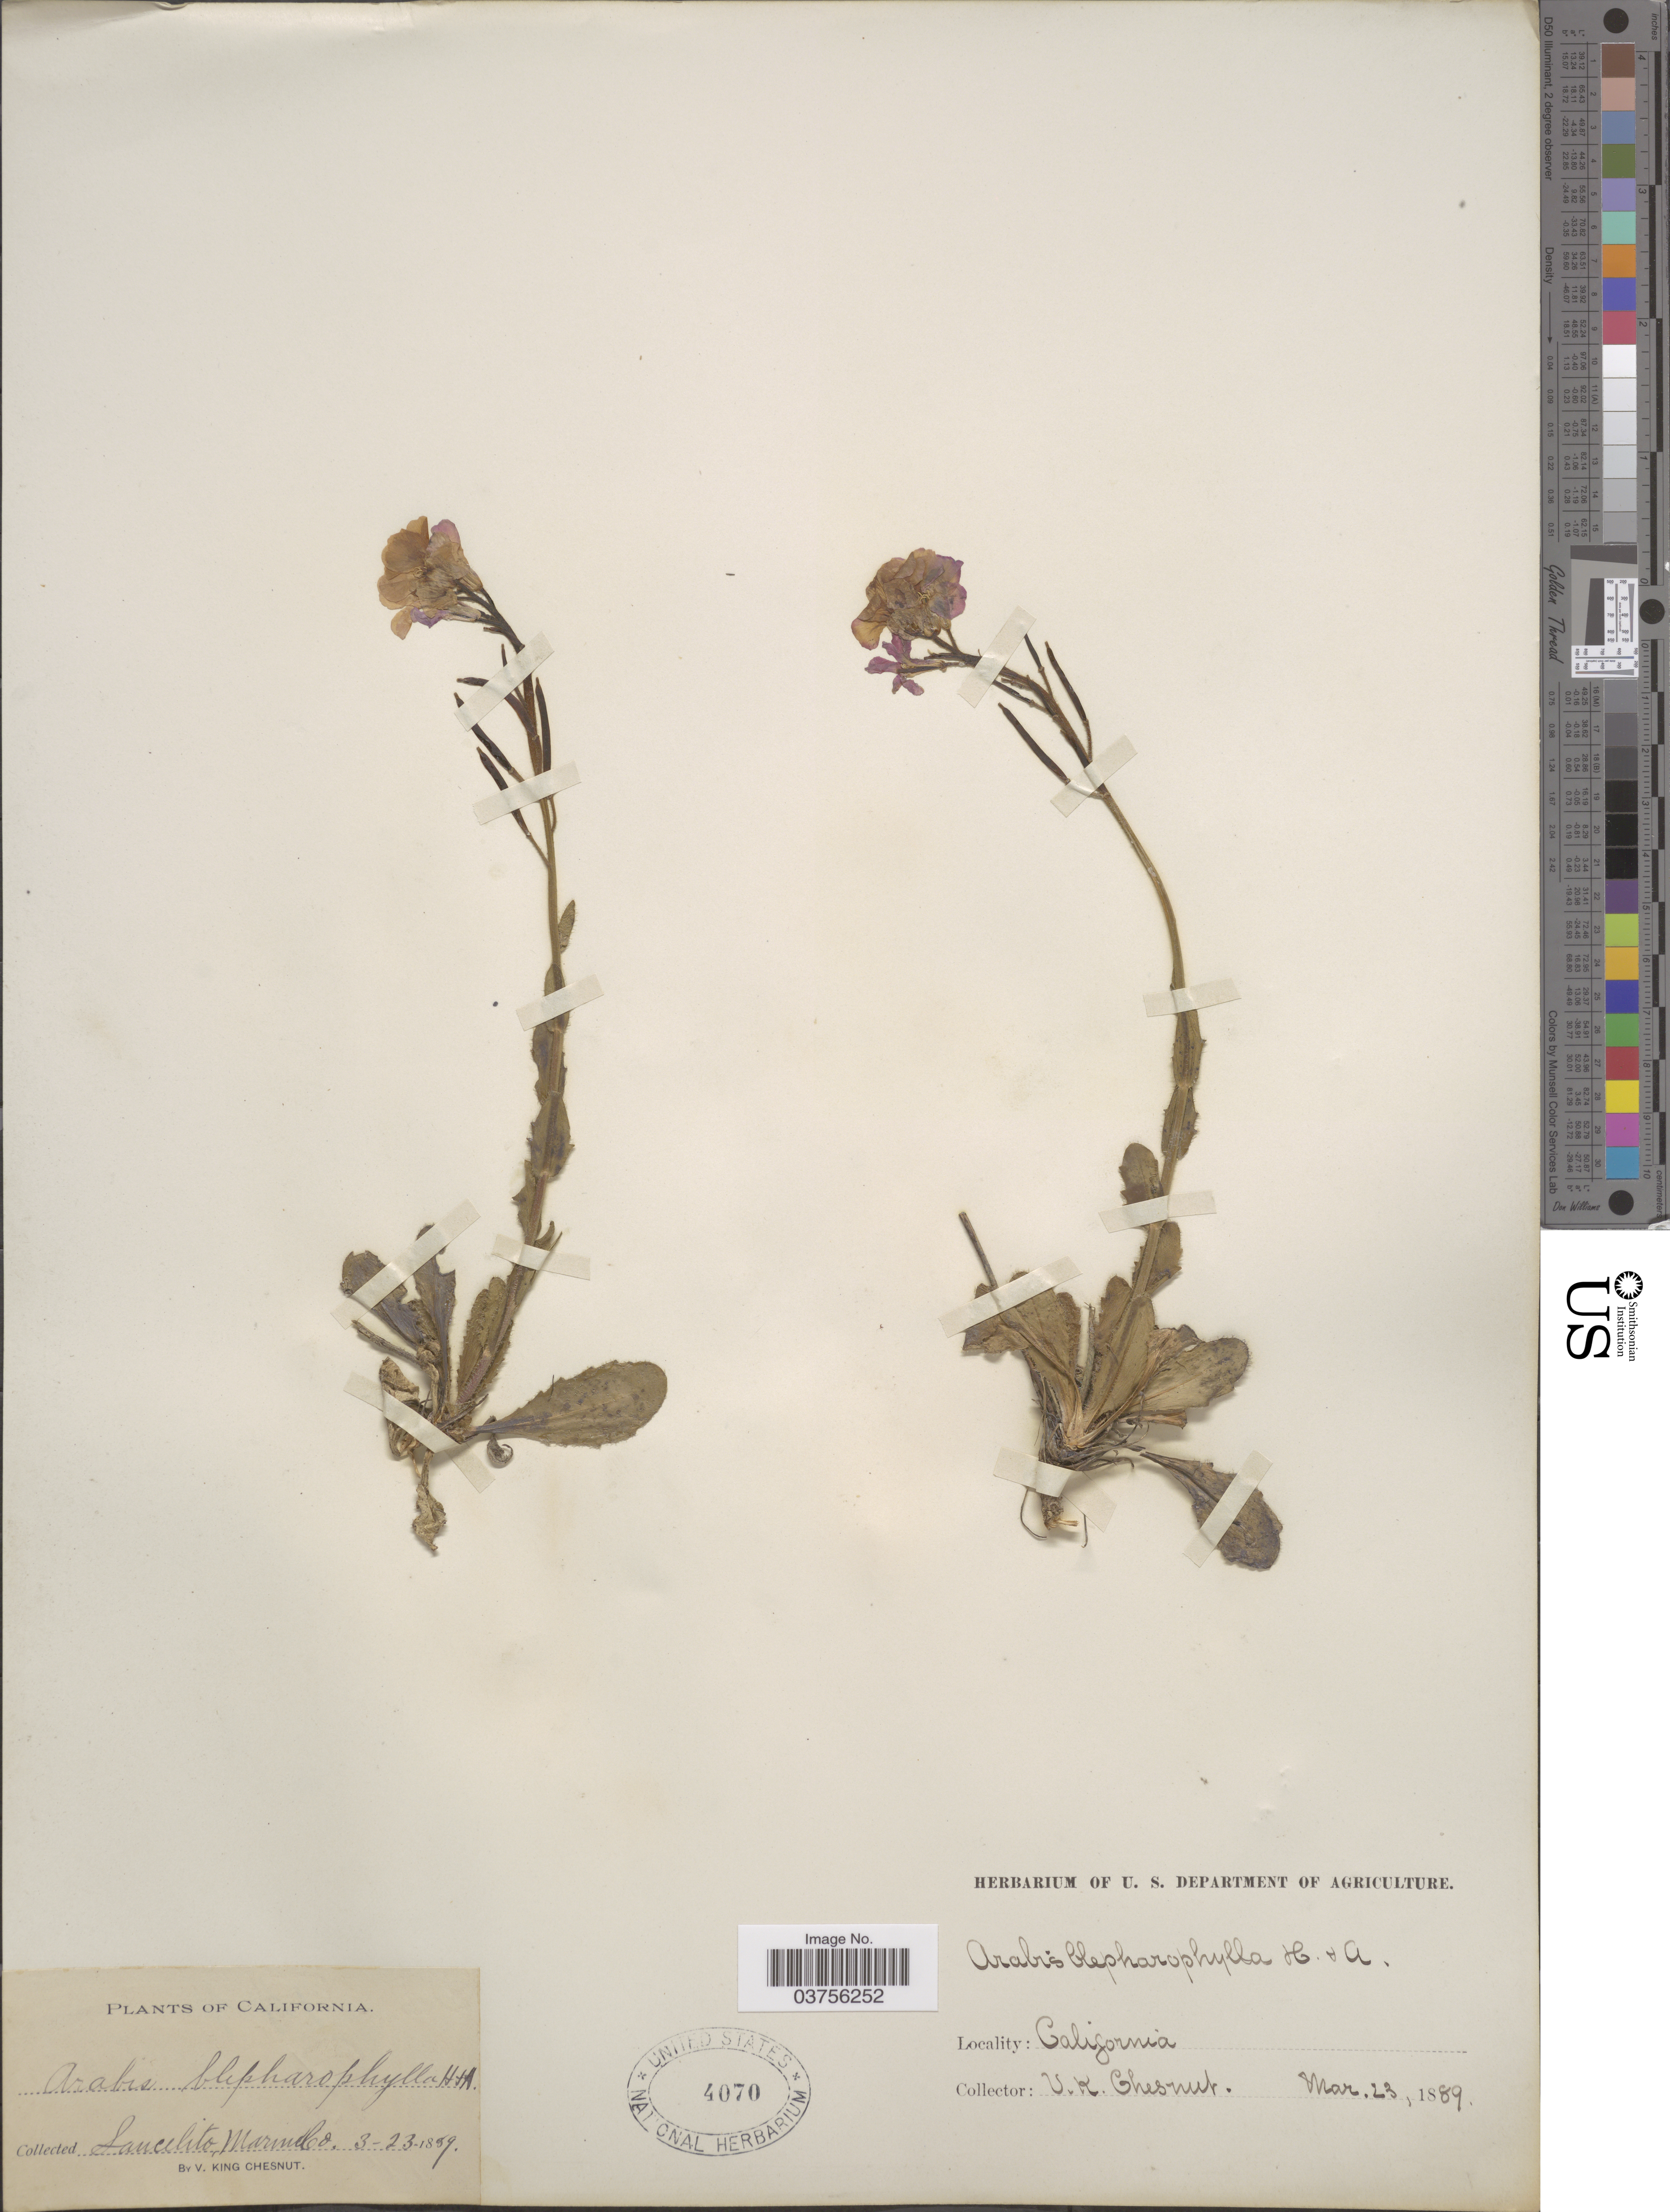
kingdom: Plantae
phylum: Tracheophyta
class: Magnoliopsida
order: Brassicales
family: Brassicaceae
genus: Arabis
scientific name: Arabis blepharophylla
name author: Hook. & Arn.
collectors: V. Chesnut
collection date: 1889-03-23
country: United States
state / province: California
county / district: Marin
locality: Saucelito, Marin Co.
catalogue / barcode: US 4070